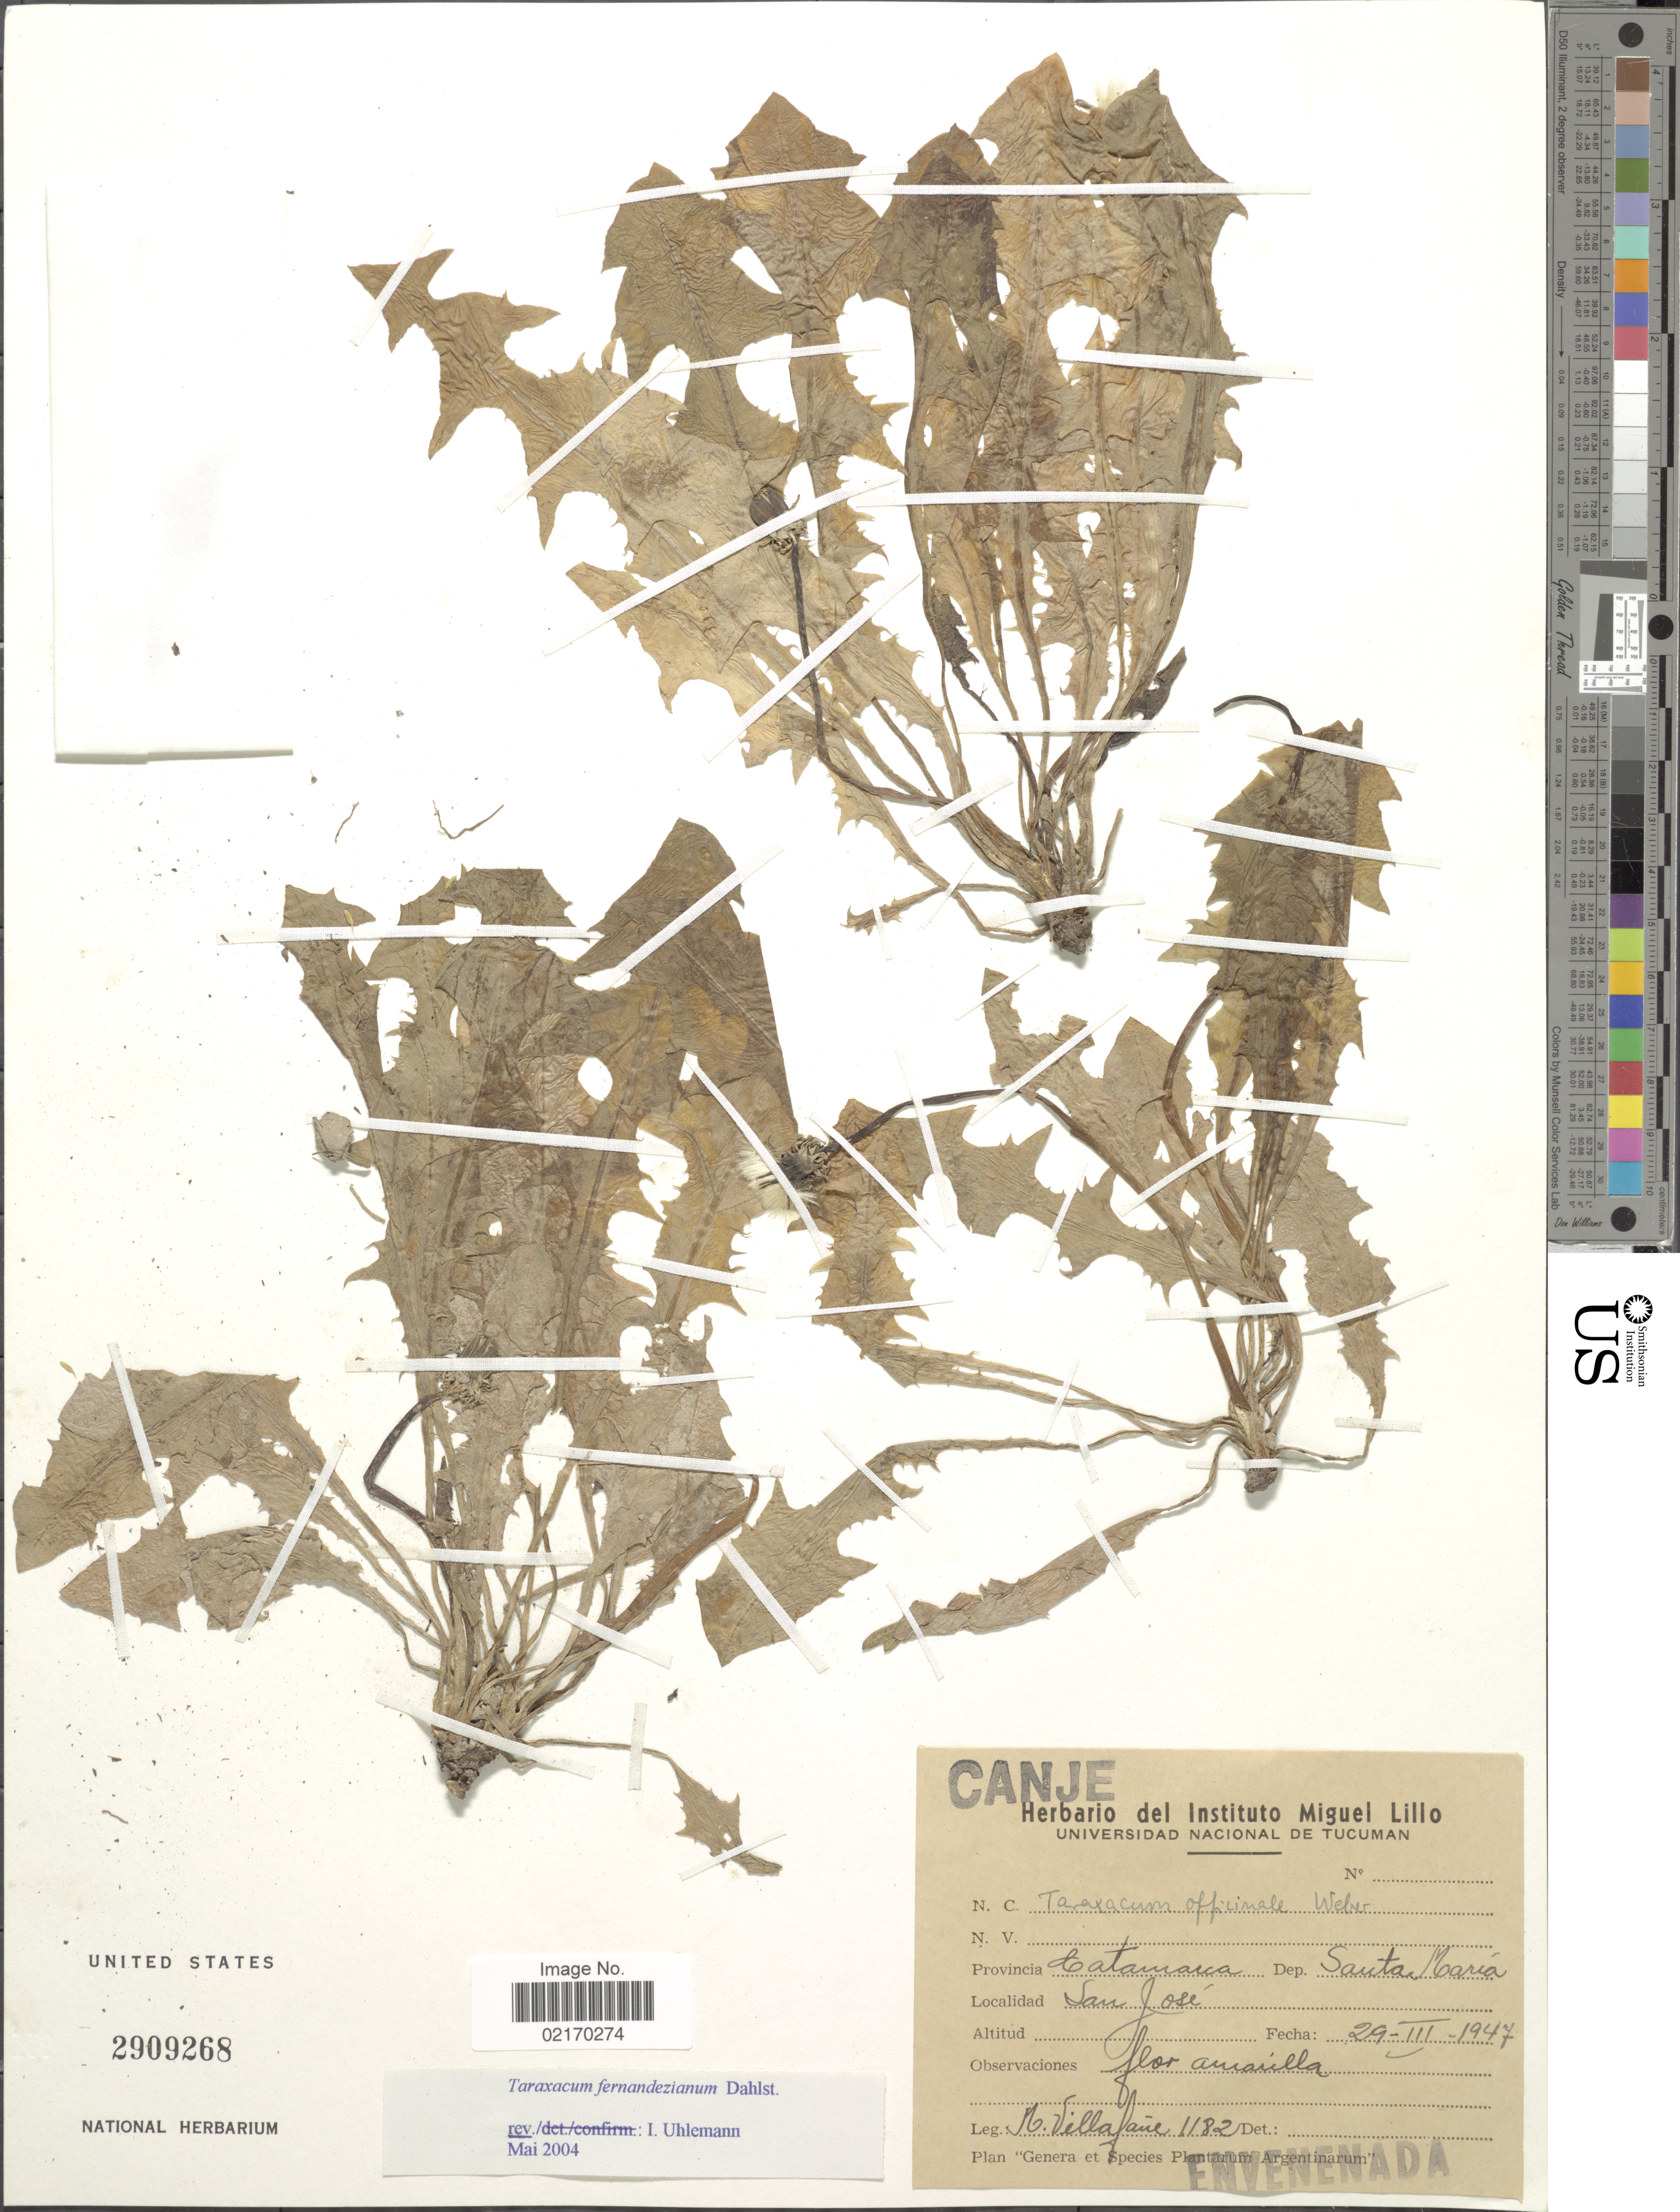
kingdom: Plantae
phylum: Tracheophyta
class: Magnoliopsida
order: Asterales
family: Asteraceae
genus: Taraxacum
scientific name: Taraxacum fernandezianum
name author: Dahlst. ex Dahlst.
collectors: T. Villafañe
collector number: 1182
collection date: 1947-03-29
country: Argentina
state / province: Catamarca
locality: Dep Santa Maria. San Jose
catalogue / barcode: US 2909268